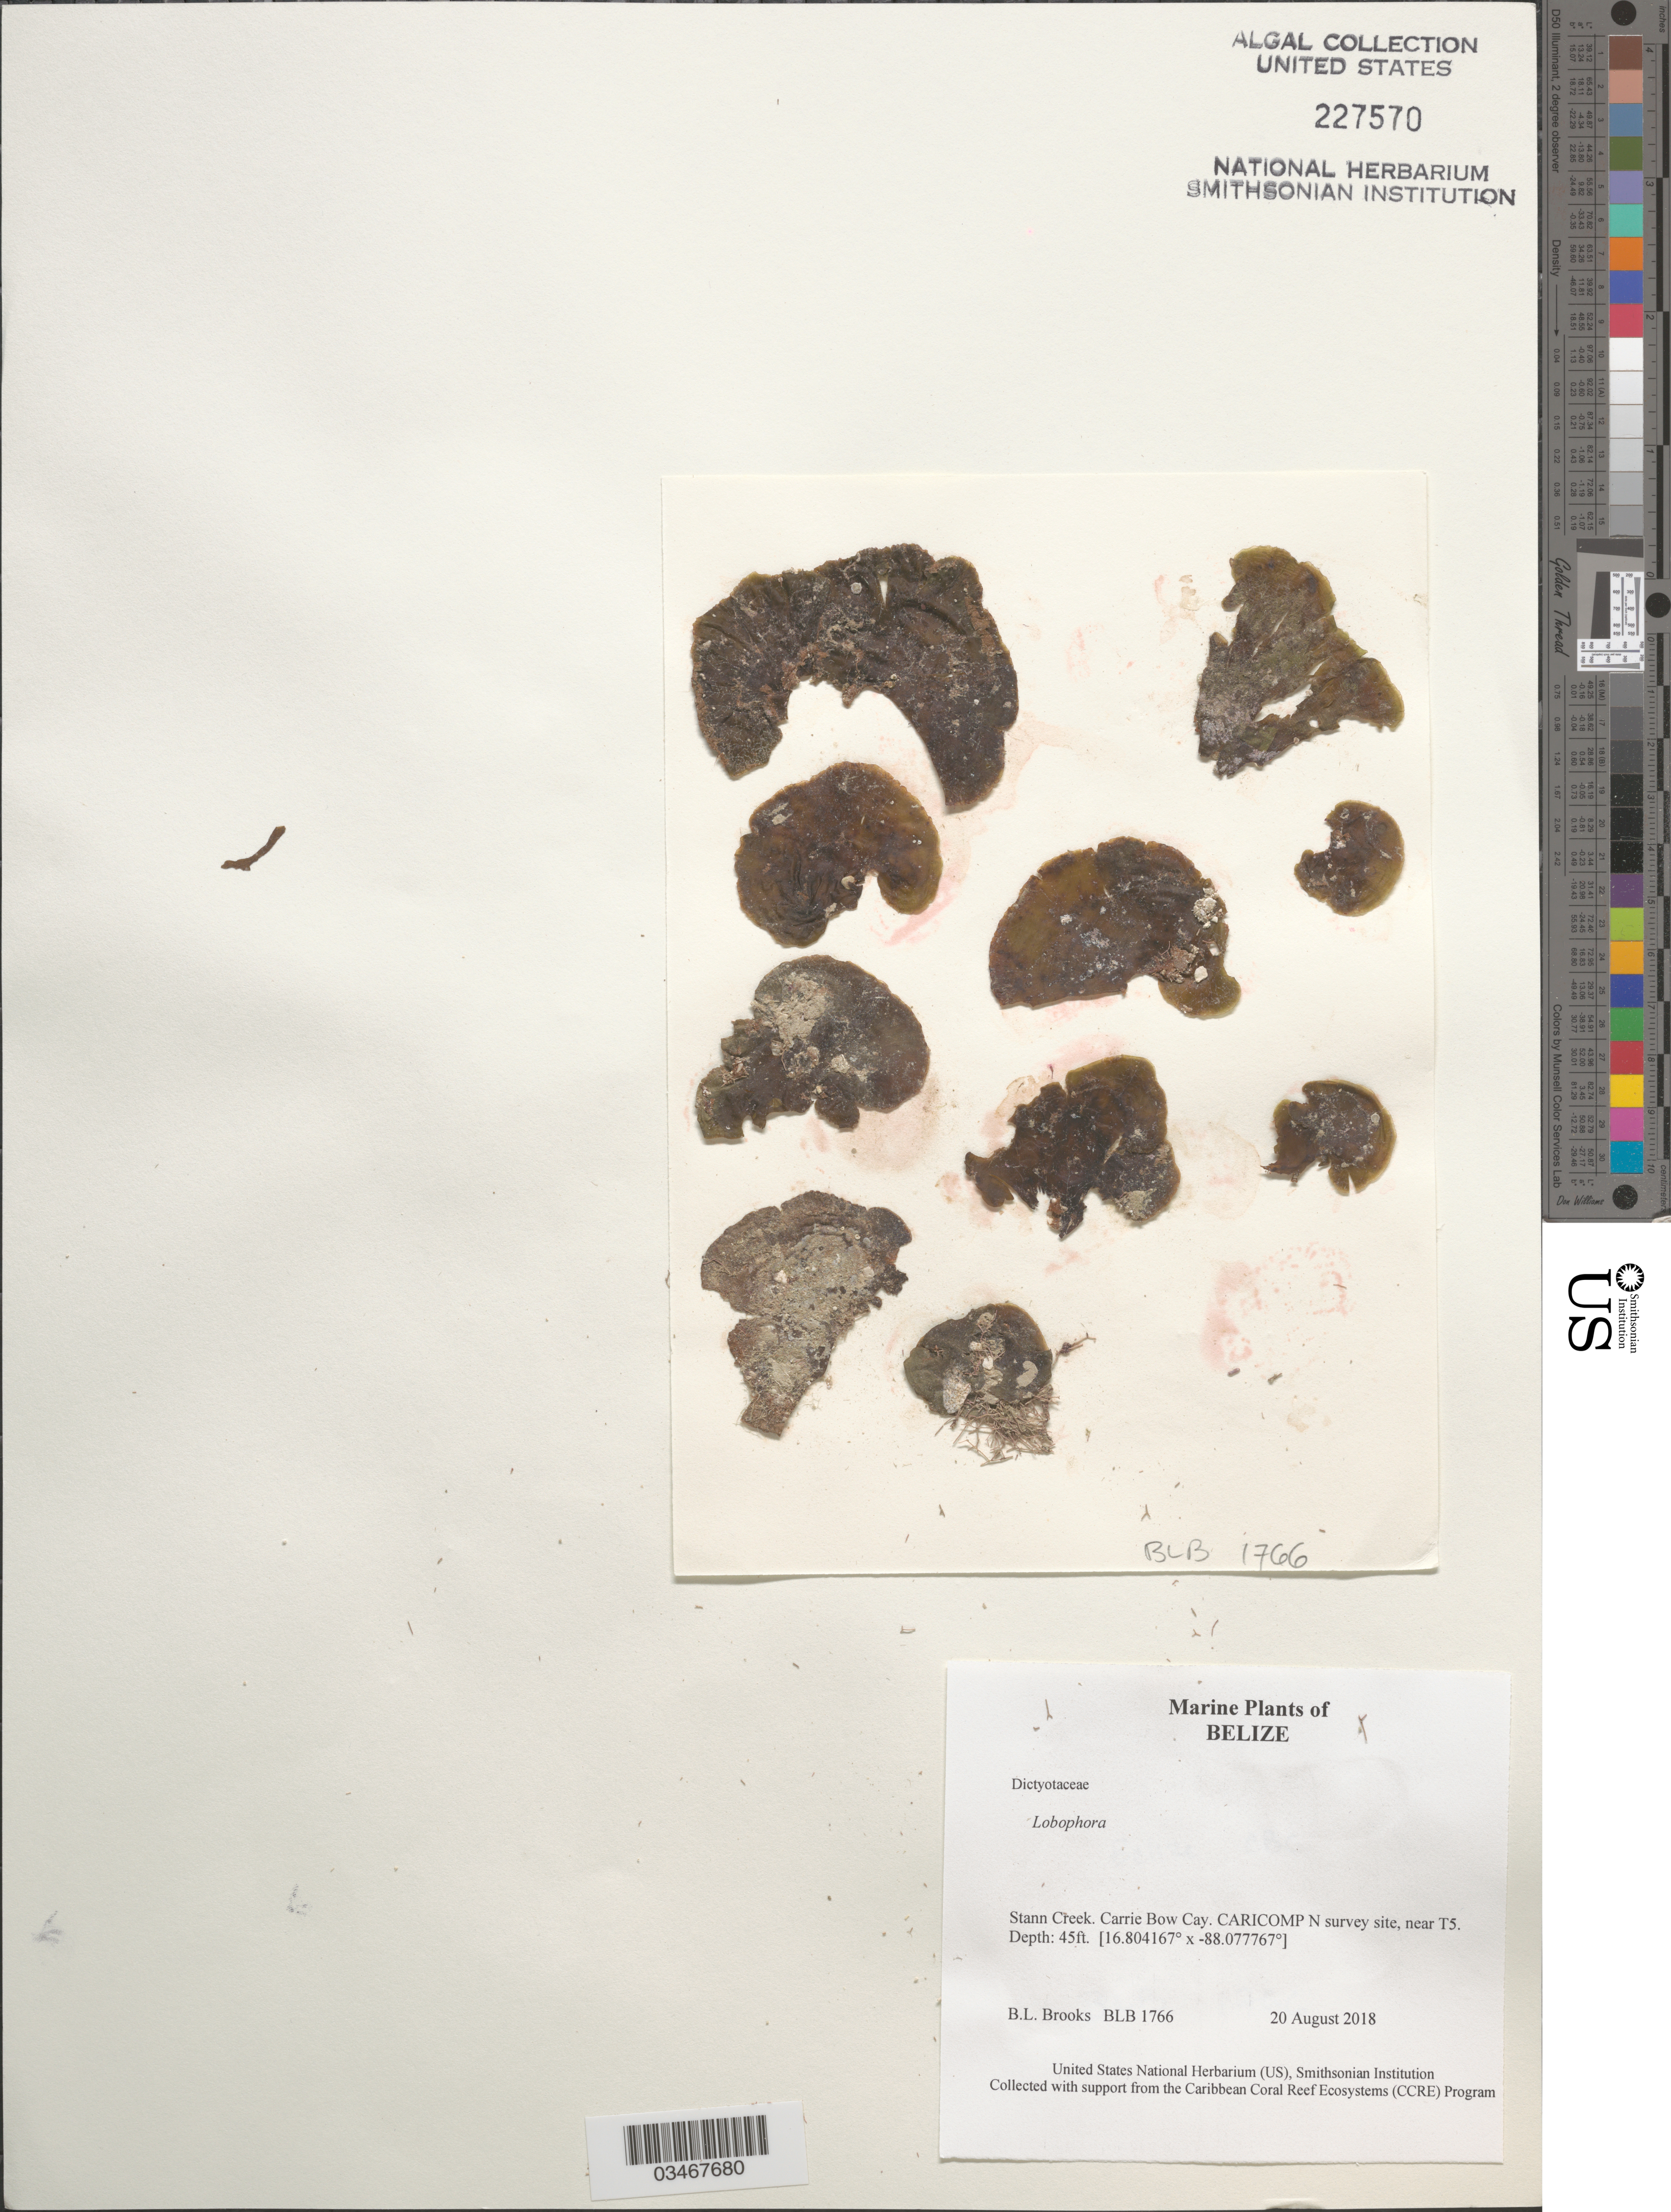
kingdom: Chromista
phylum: Ochrophyta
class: Phaeophyceae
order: Dictyotales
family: Dictyotaceae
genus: Lobophora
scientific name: Lobophora sp.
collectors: B. Brooks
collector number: BLB 1766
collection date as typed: Transcribed d/m/y: 20/8/2018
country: Belize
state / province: Stann Creek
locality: Carrie Bow Cay. CARICOMP N survey site, near T5.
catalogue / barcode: US 227570